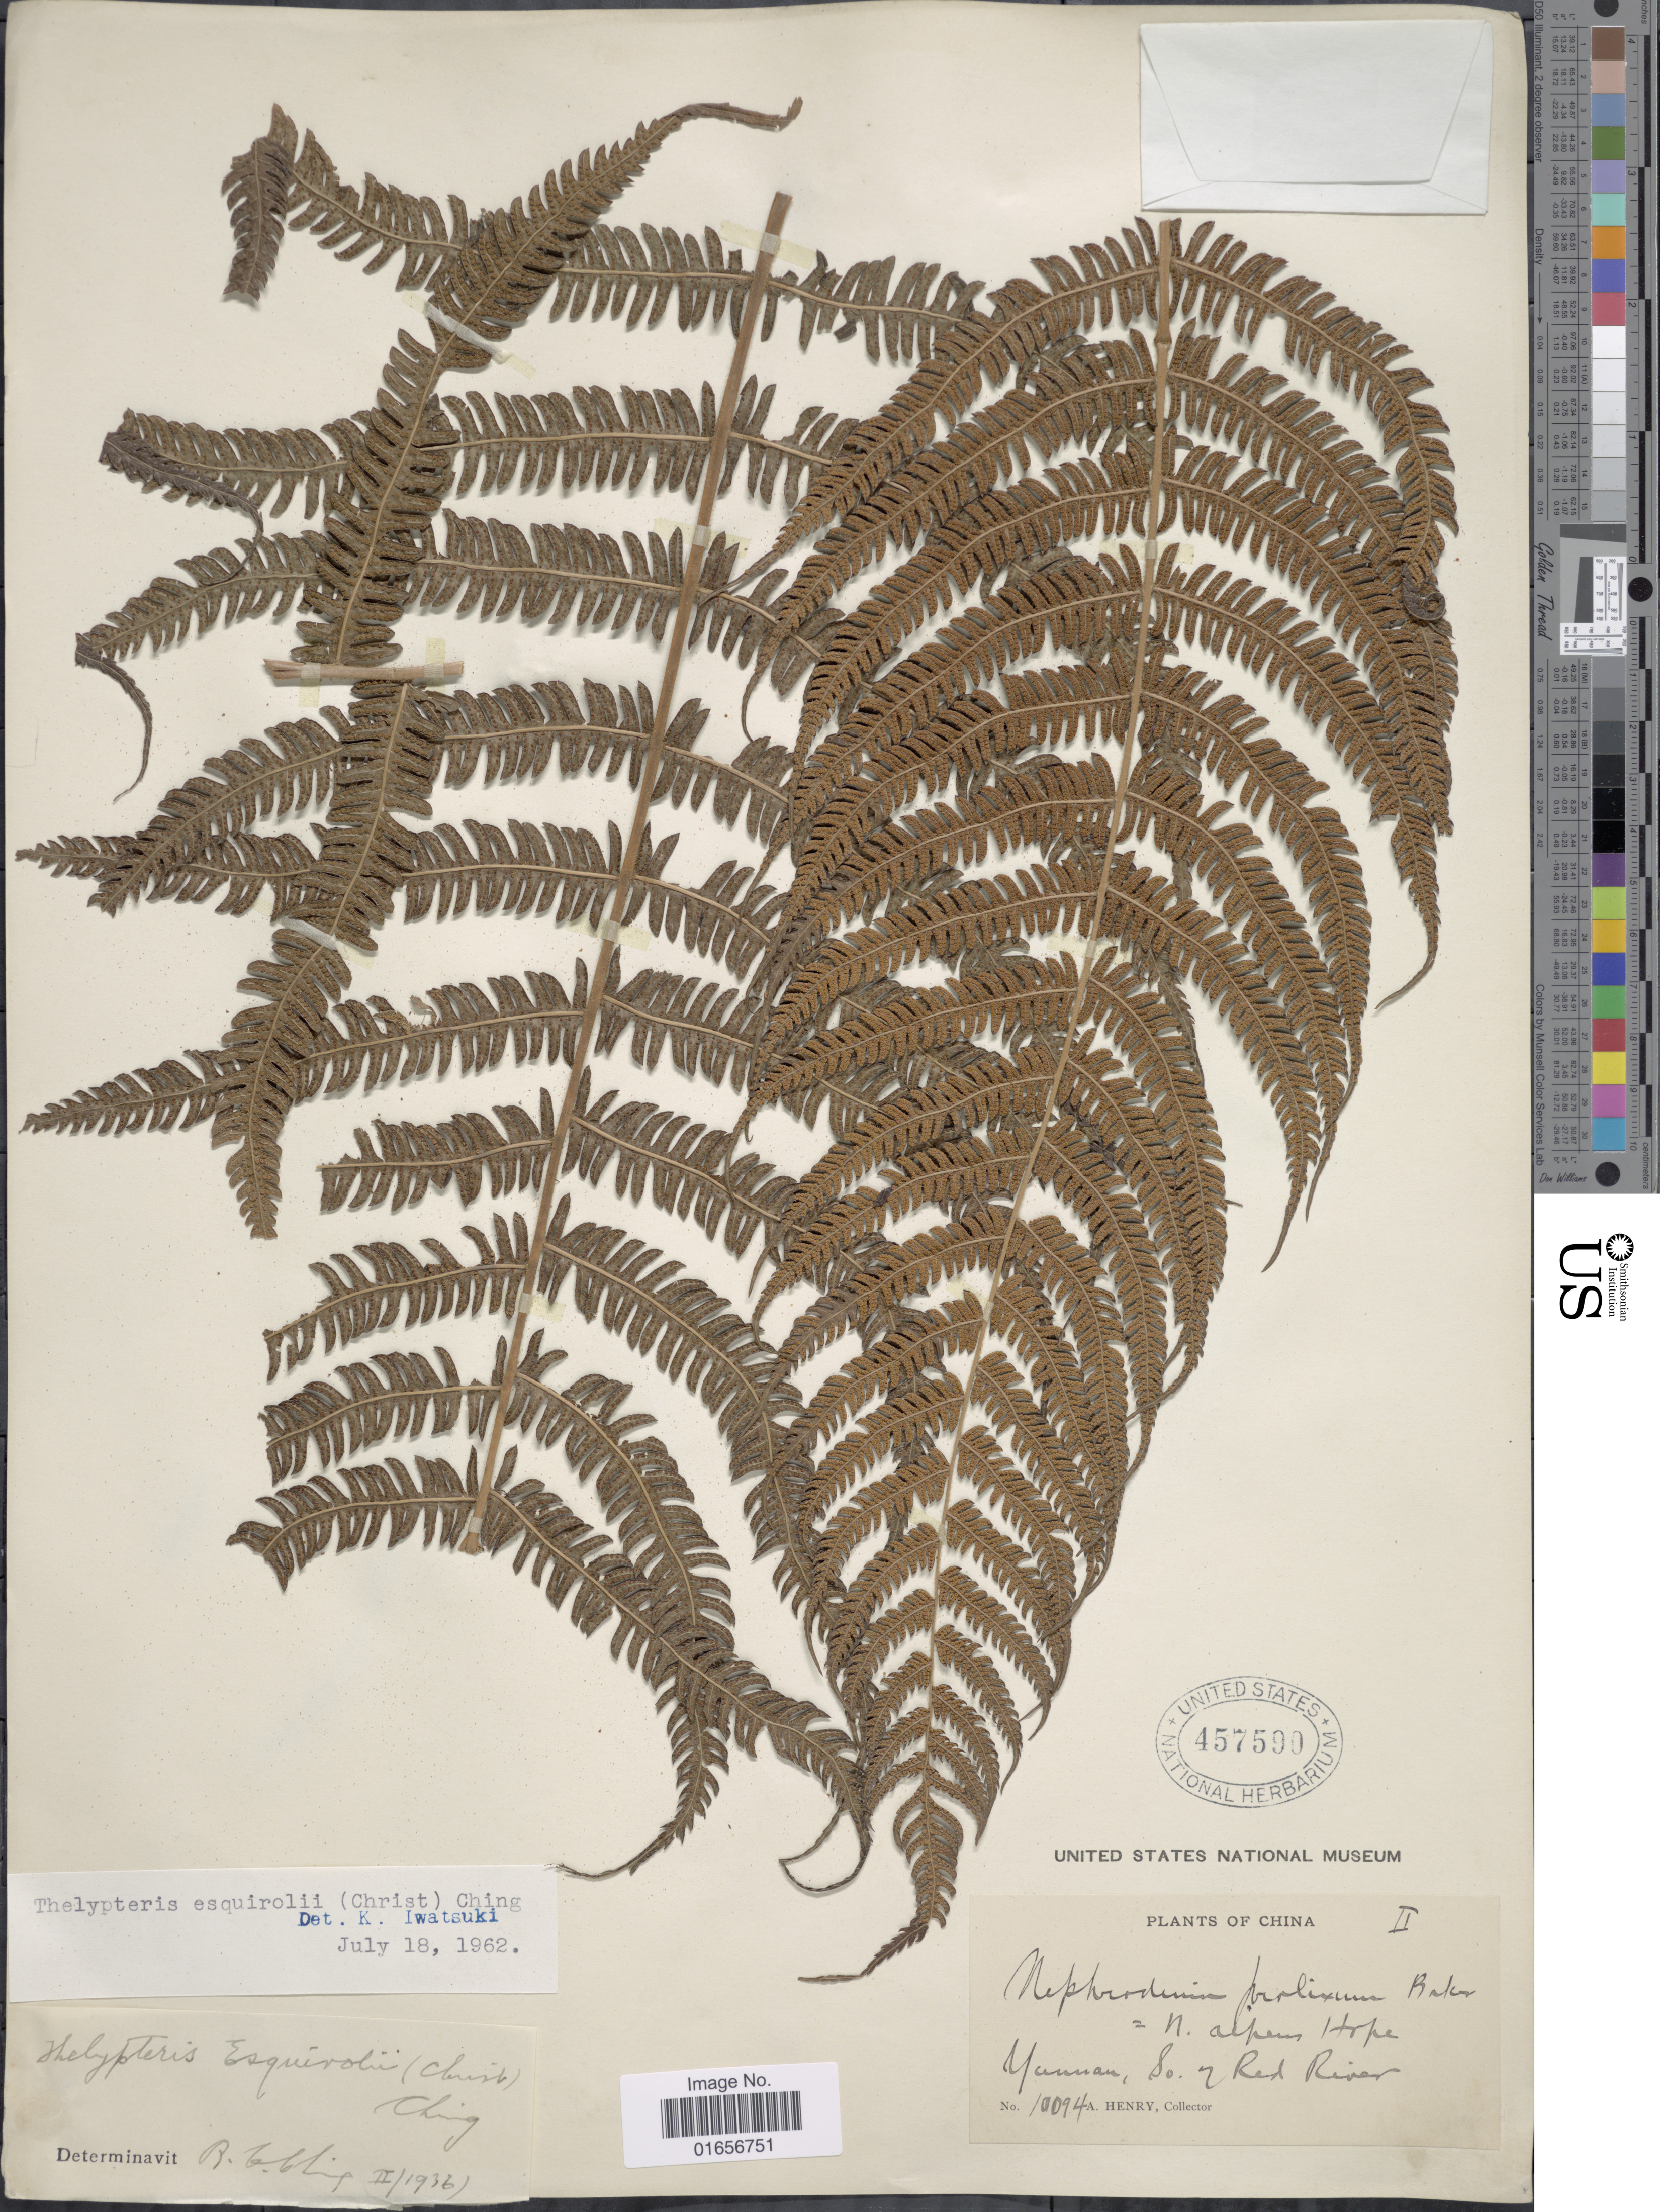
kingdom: Plantae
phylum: Tracheophyta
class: Polypodiopsida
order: Polypodiales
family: Thelypteridaceae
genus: Pseudocyclosorus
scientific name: Pseudocyclosorus esquirolii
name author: (Christ) Ching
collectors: A. Henry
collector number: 10094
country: China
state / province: Yunnan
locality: So. of Red River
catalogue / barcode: US 457590